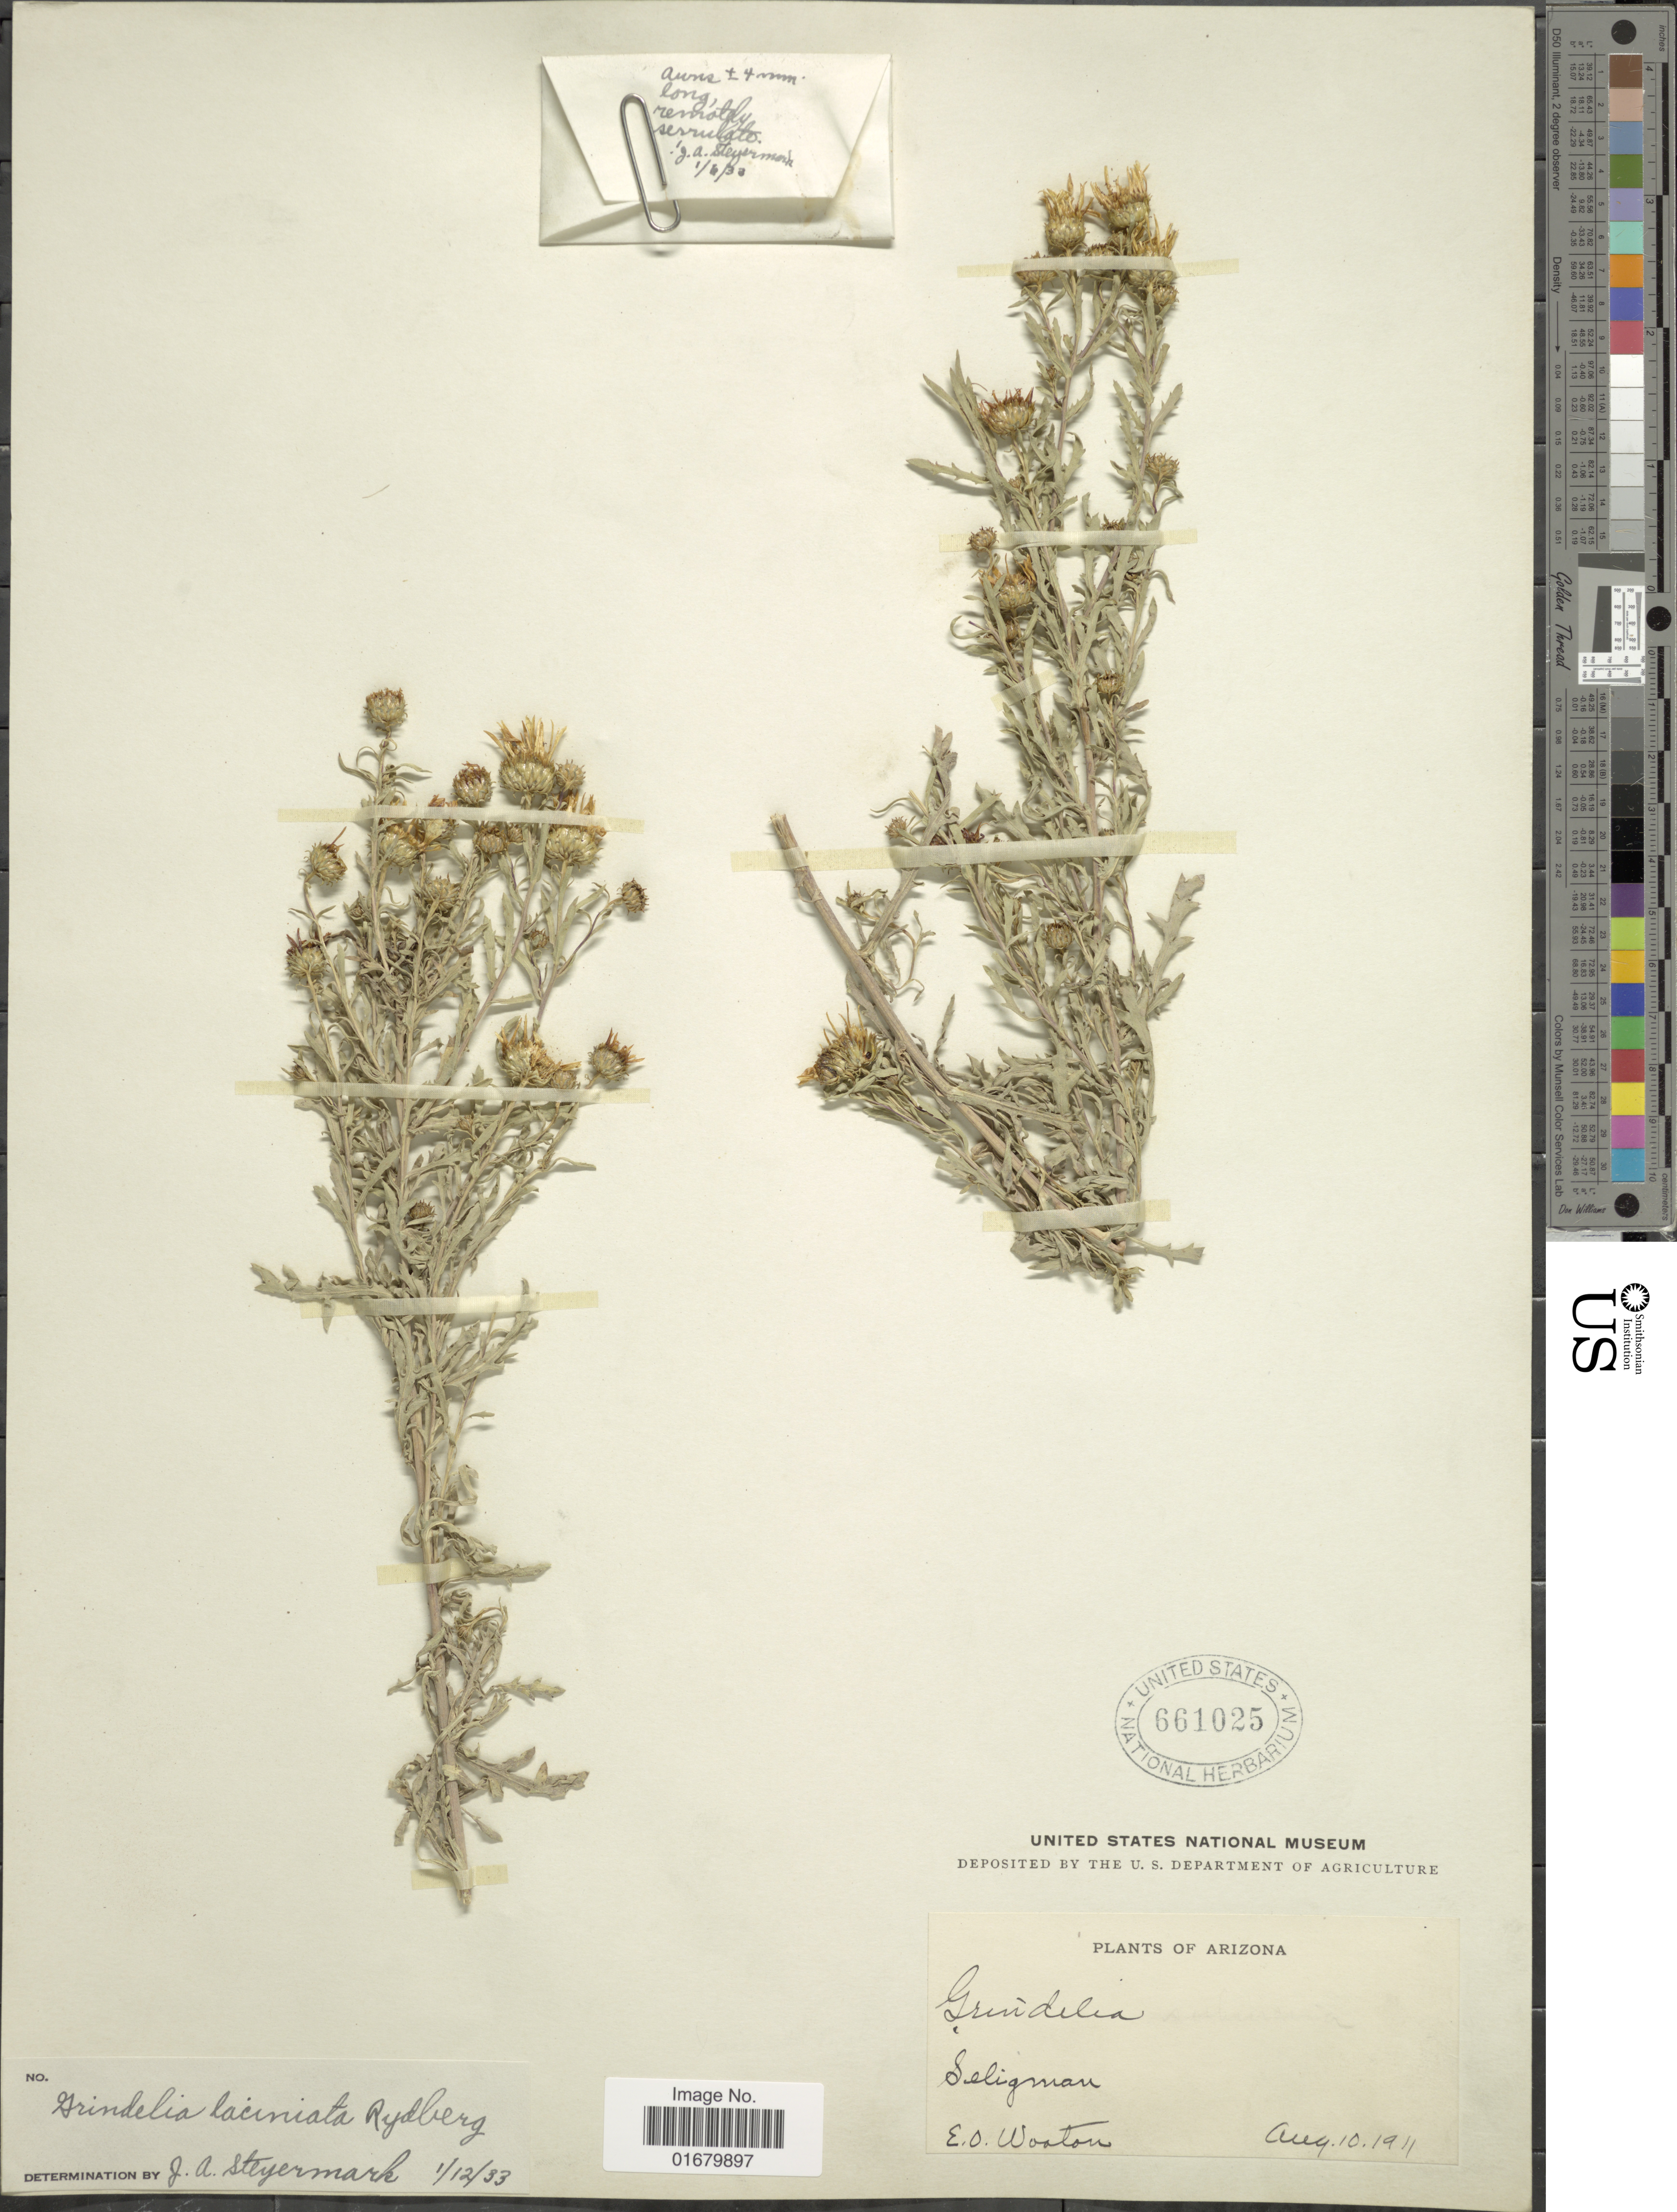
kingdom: Plantae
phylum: Tracheophyta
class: Magnoliopsida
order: Asterales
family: Asteraceae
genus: Grindelia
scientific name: Grindelia laciniata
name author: Rydb.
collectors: E. O. Wooton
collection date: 1911-08-10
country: United States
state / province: Arizona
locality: Seligman.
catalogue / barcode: US 661025